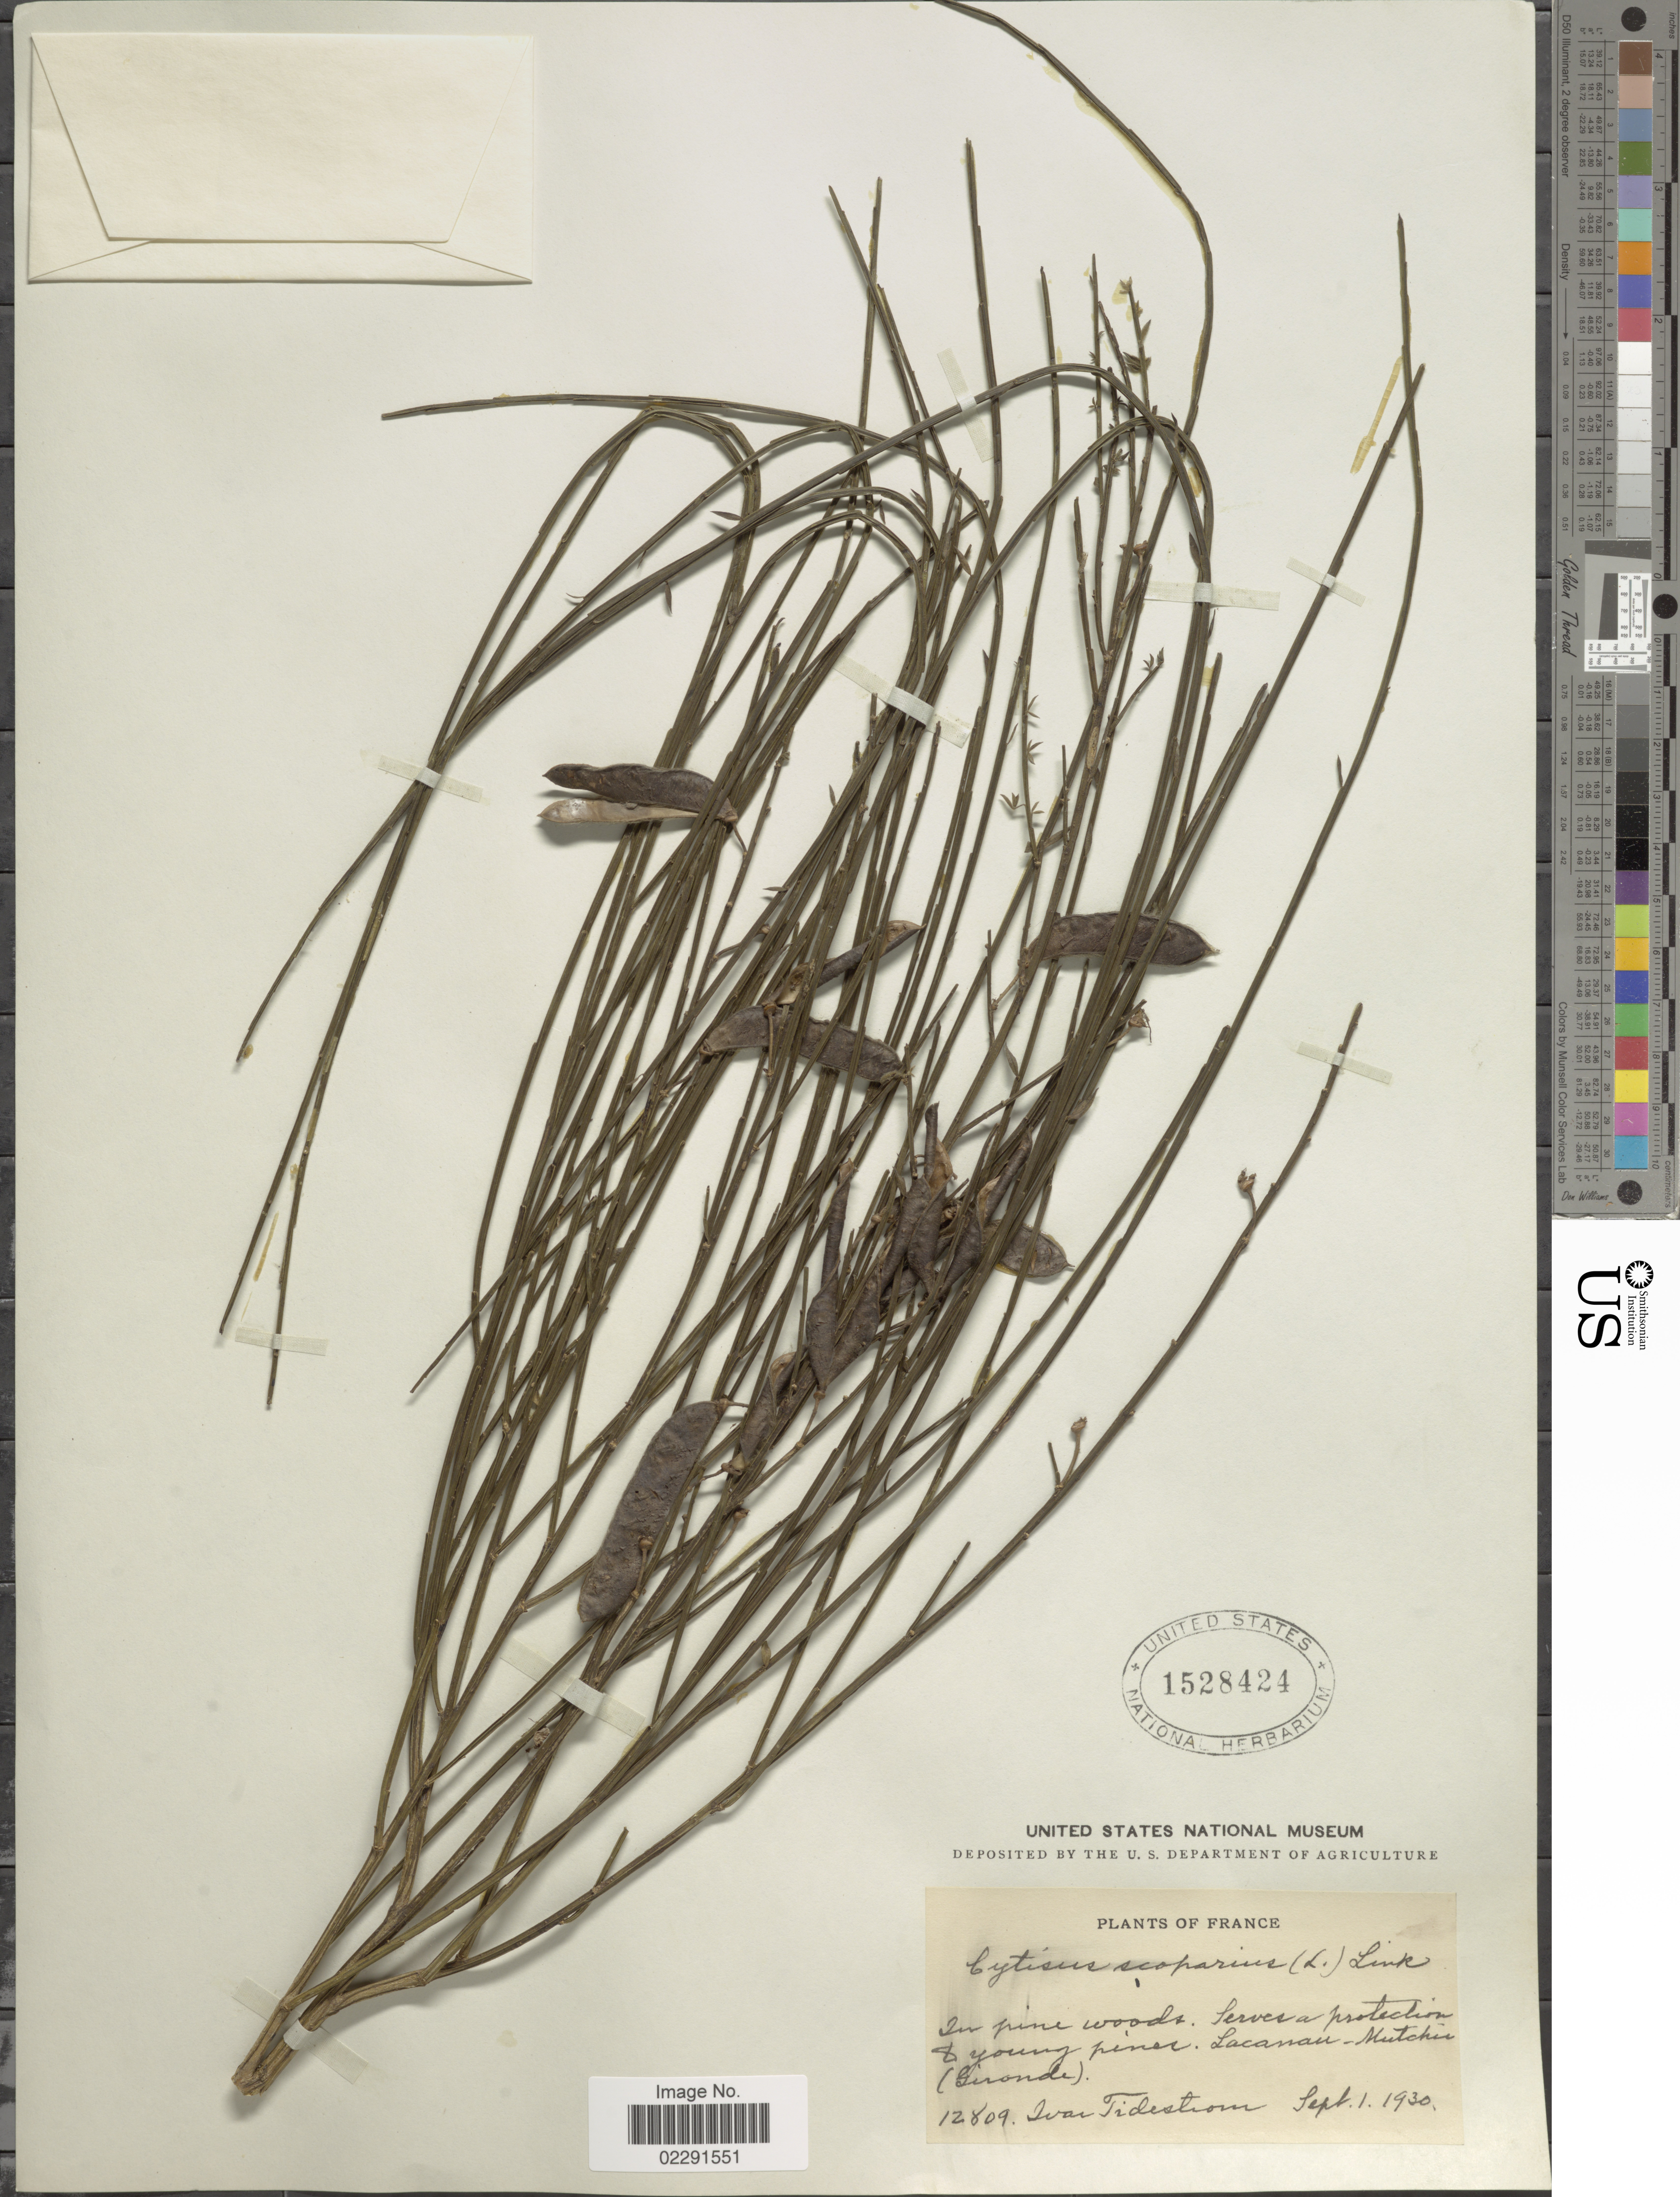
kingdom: Plantae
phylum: Tracheophyta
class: Magnoliopsida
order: Fabales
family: Fabaceae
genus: Cytisus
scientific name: Cytisus scoparius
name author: (L.) Link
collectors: I. F. Tidestrom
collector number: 12809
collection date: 1930-09-01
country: France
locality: Lacanau - Moutchic (Gironde).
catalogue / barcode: US 1528424